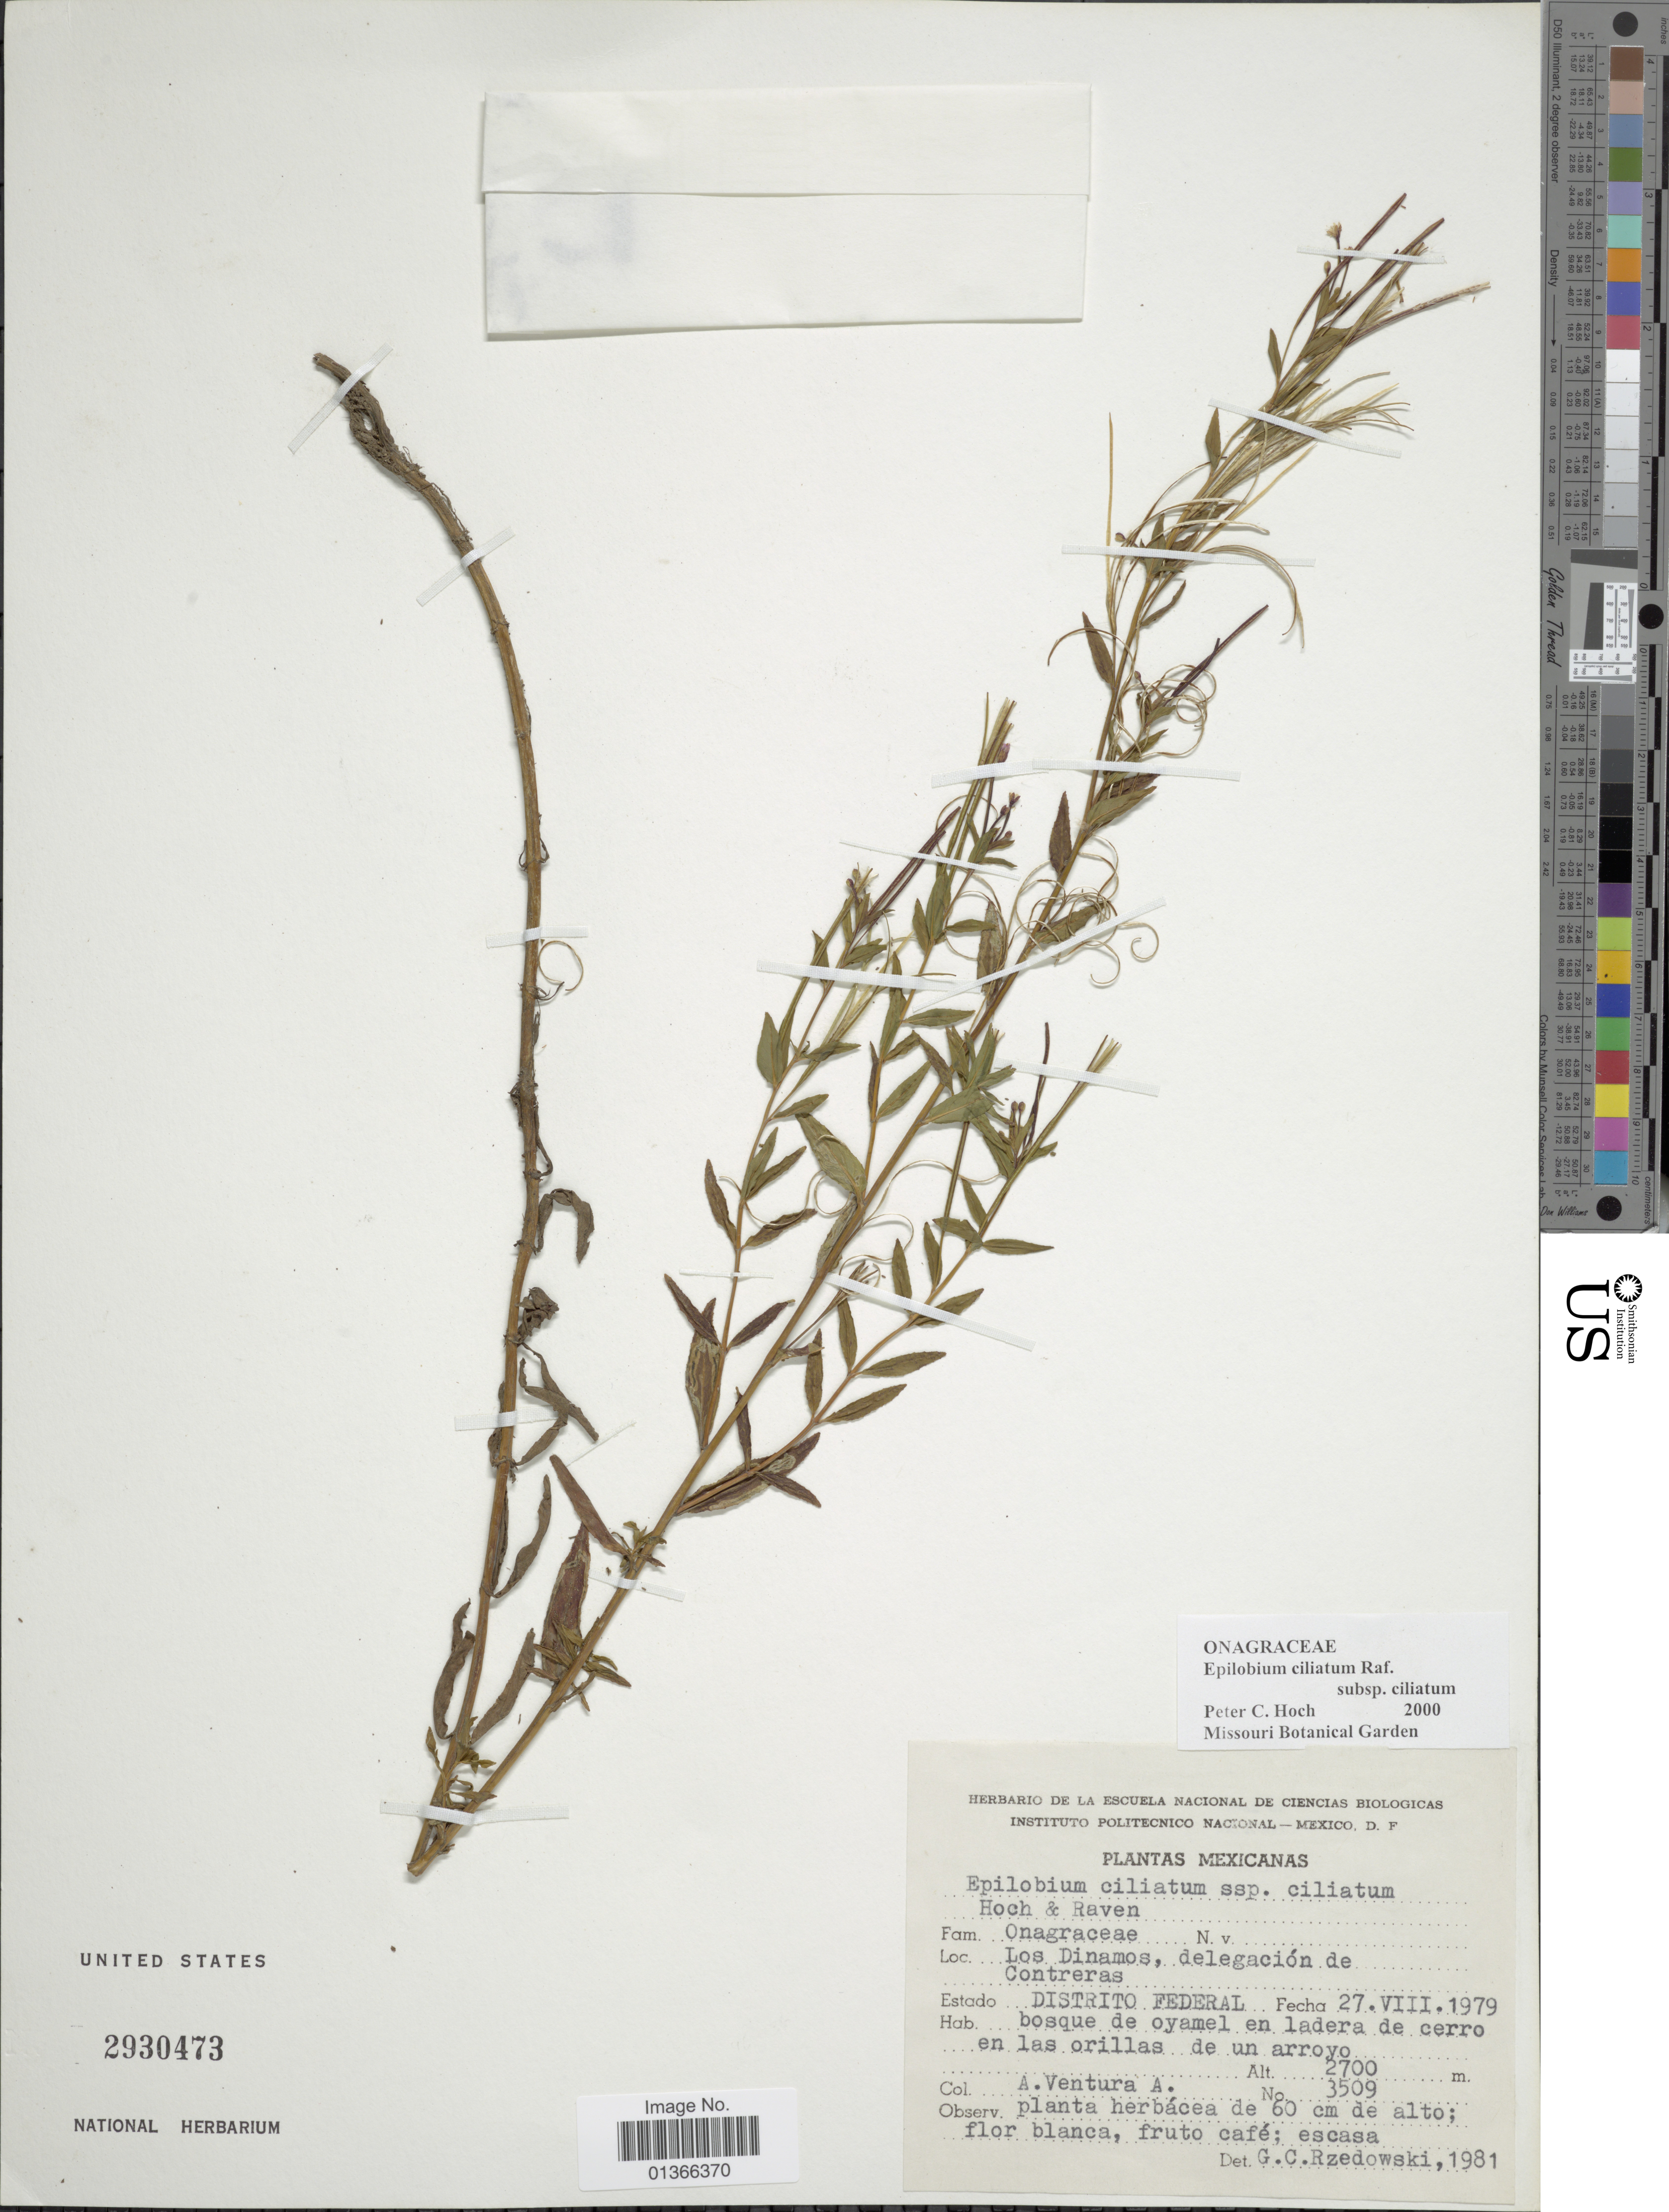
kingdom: Plantae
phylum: Tracheophyta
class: Magnoliopsida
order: Myrtales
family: Onagraceae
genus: Epilobium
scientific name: Epilobium ciliatum subsp. ciliatum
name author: Raf.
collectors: A. Ventura A.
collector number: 3509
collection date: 1979-08-27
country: Mexico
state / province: Distrito Federal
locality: Los Dinamos, delegación de Contreras.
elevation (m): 2700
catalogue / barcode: US 2930473